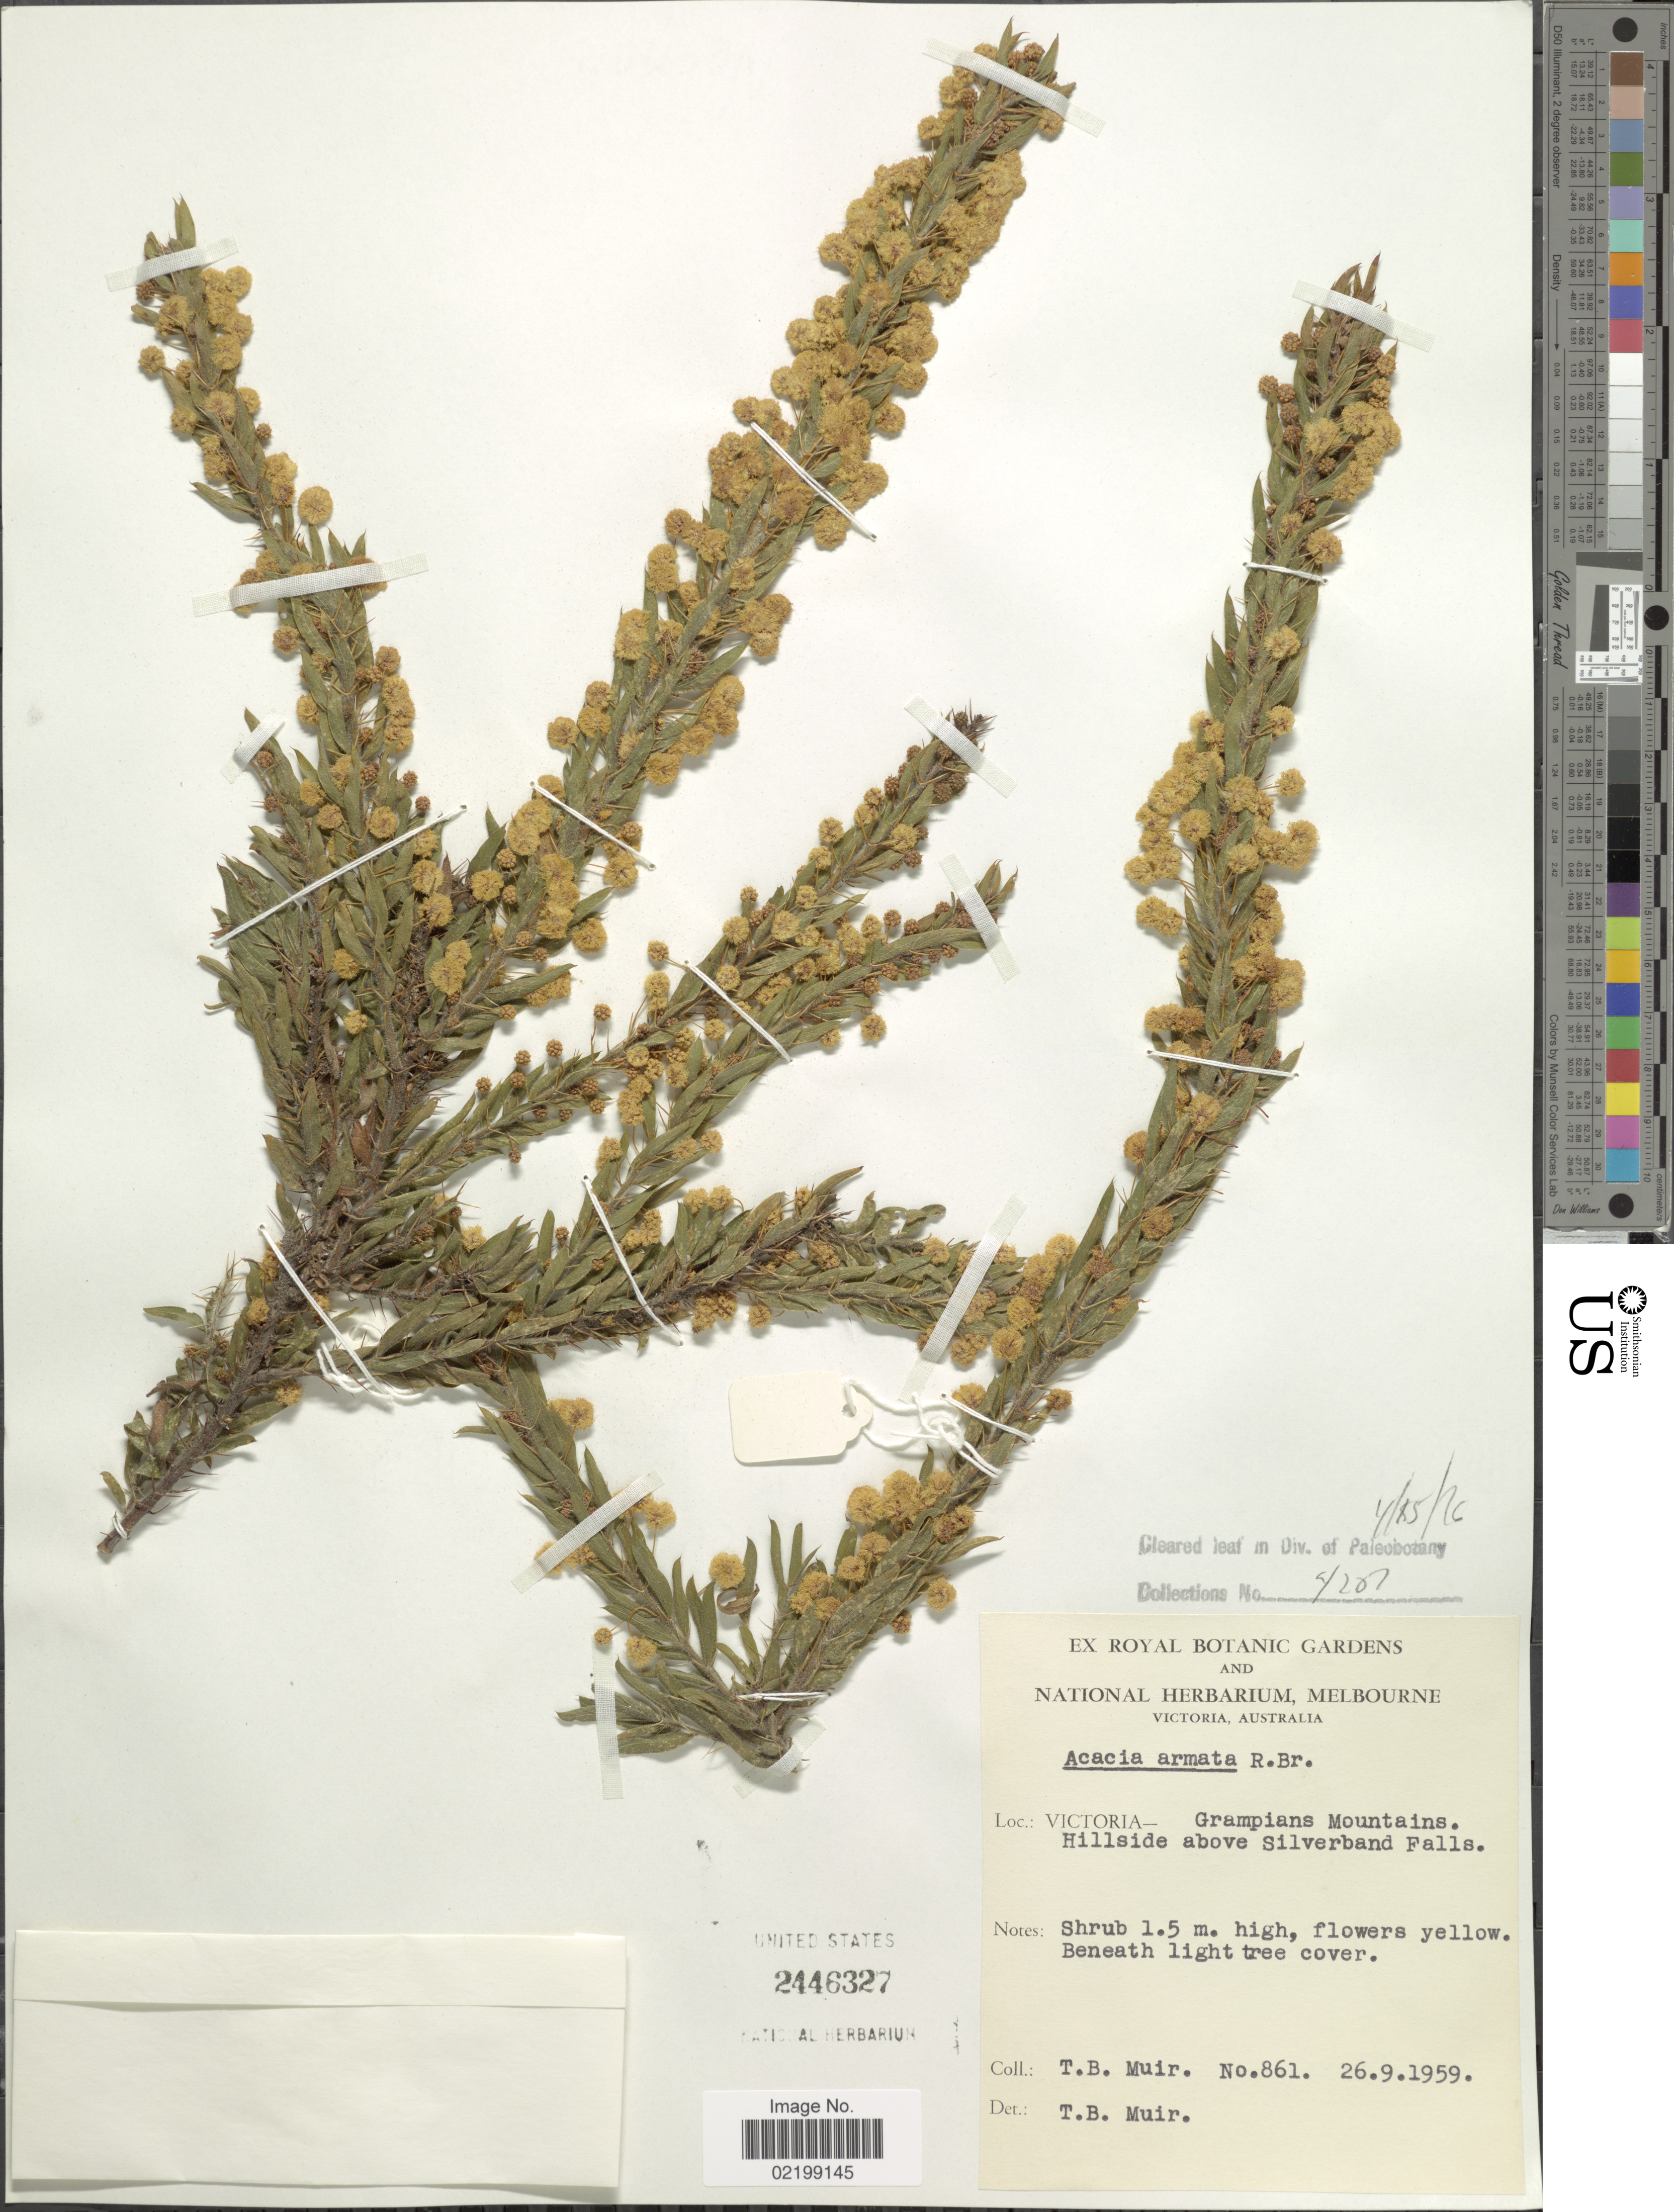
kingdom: Plantae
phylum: Tracheophyta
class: Magnoliopsida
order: Fabales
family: Fabaceae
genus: Acacia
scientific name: Acacia paradoxa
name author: Chiov.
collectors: T. Muir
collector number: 861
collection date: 1959-09-26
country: Australia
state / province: Victoria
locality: Victoria, Grampians Mountains, Hillside above Silverband Falls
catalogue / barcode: US 2446327